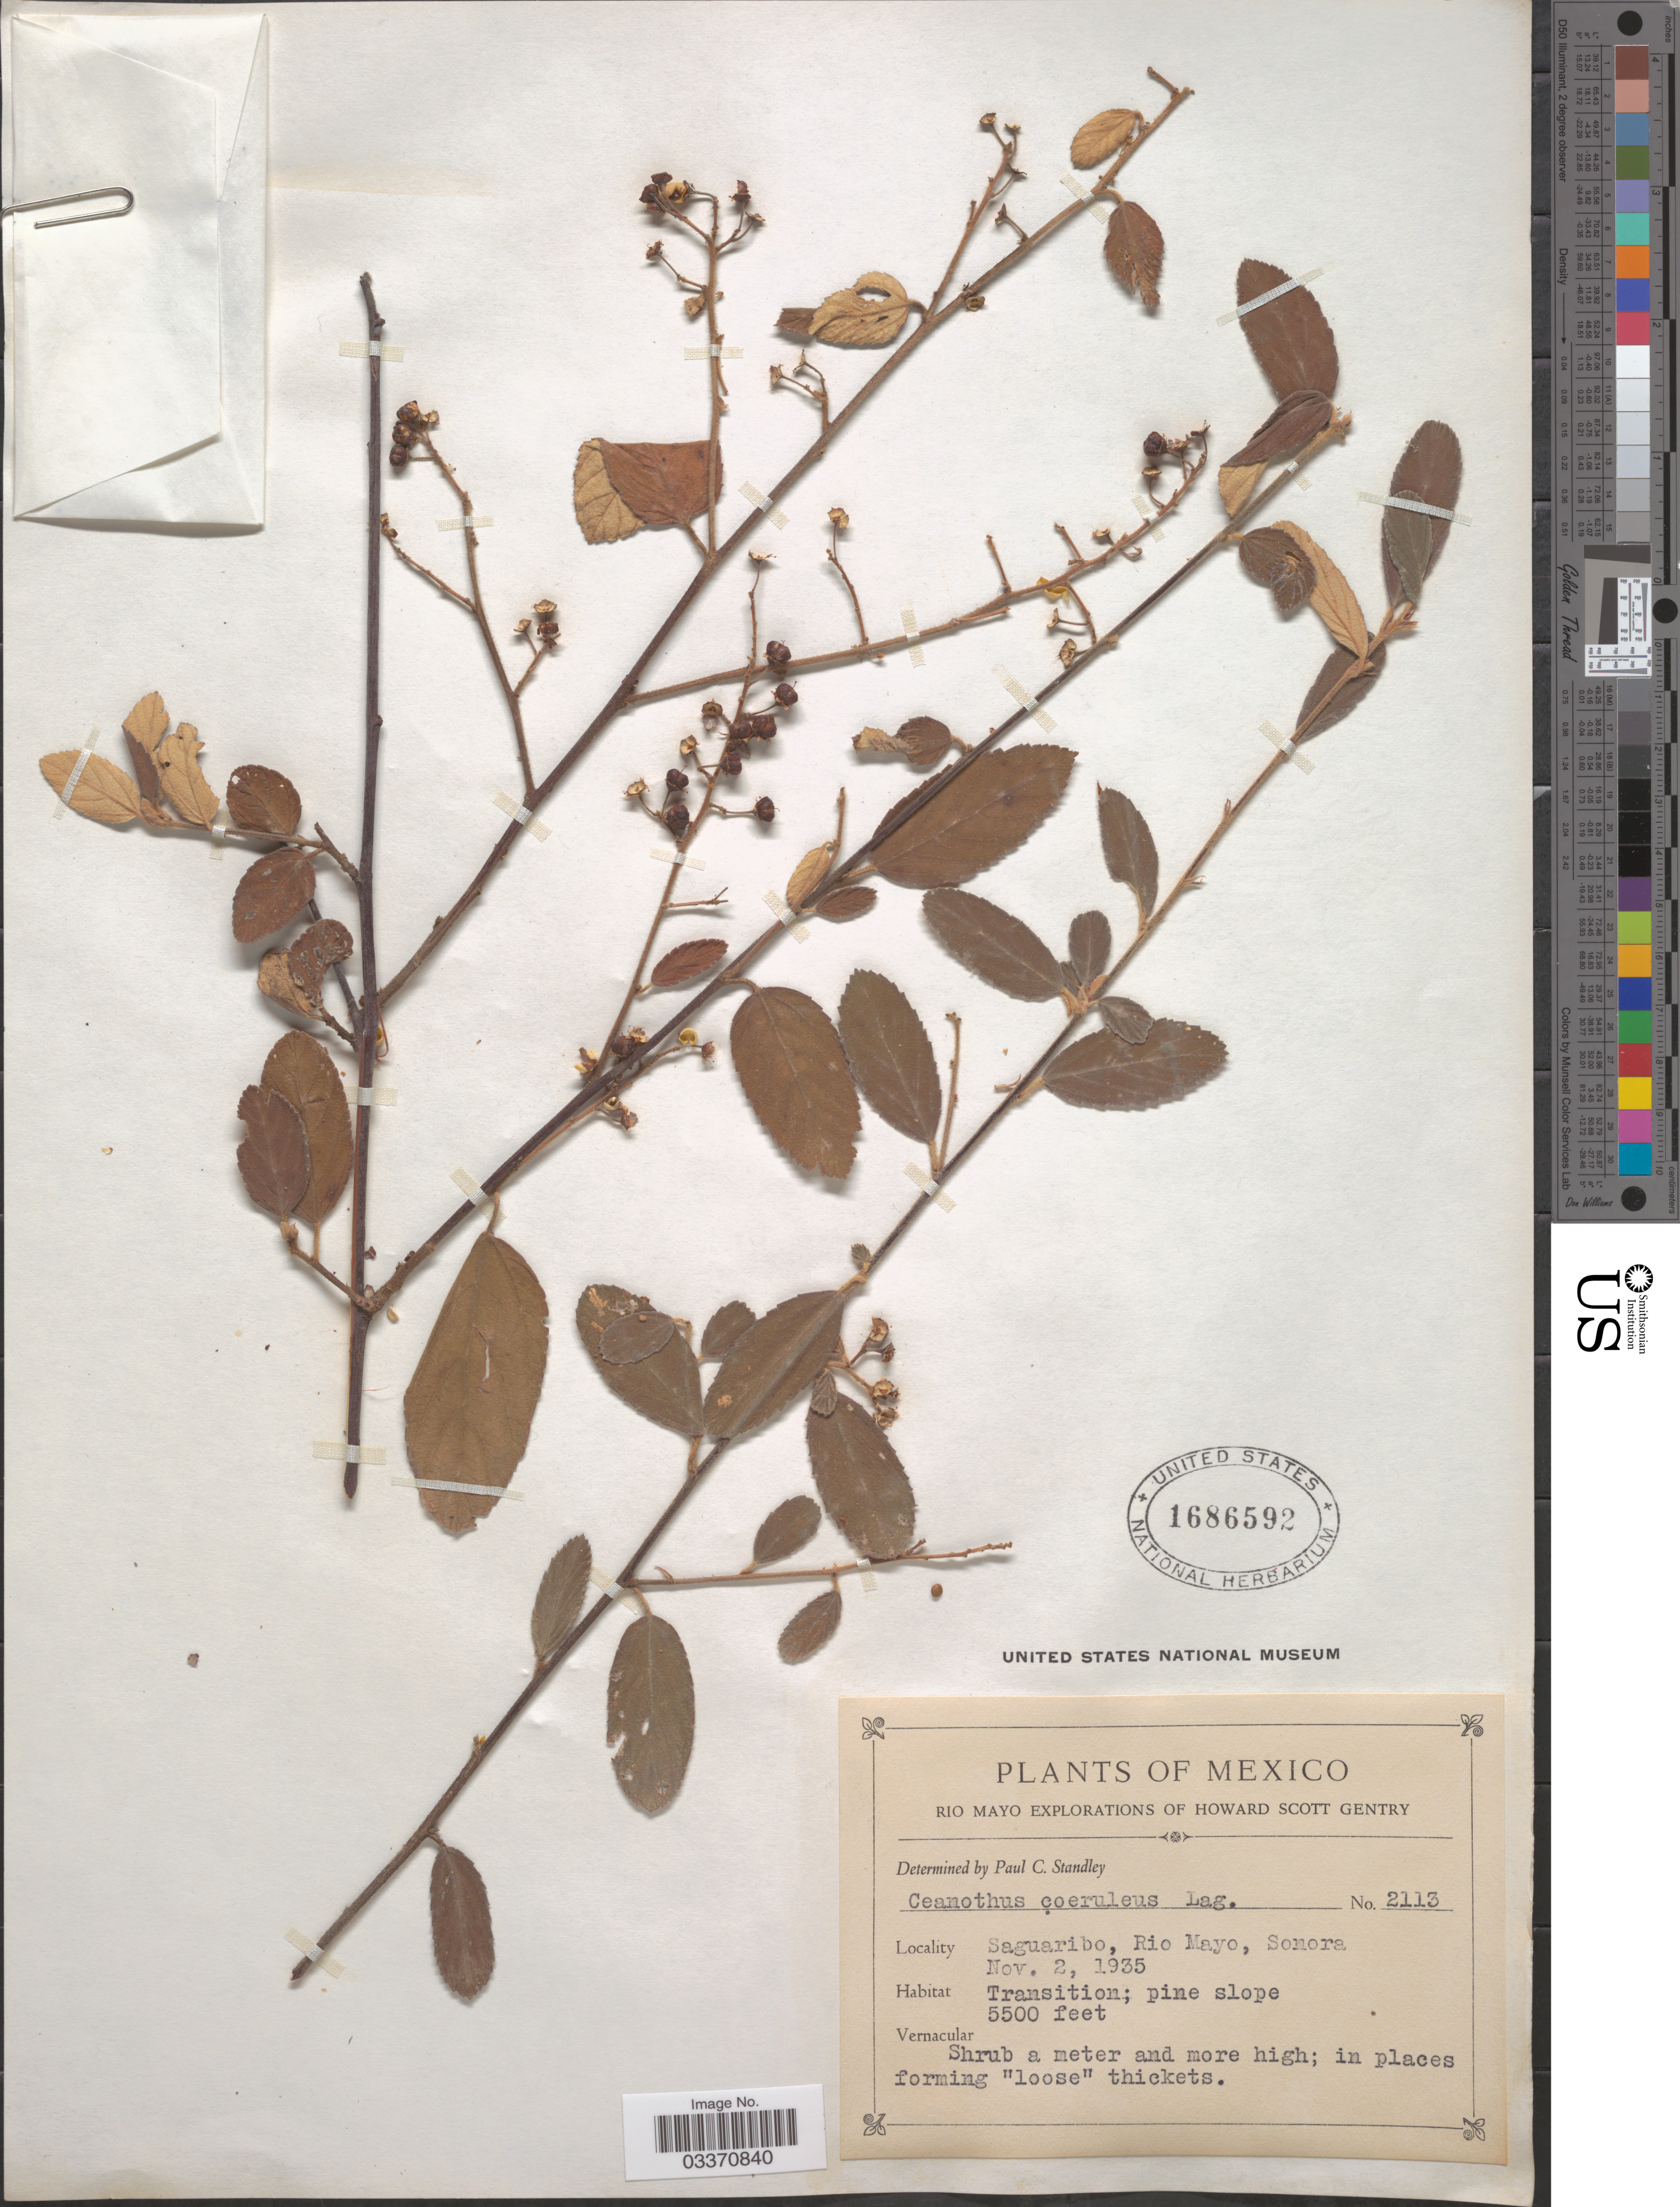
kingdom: Plantae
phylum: Tracheophyta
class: Magnoliopsida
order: Rosales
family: Rhamnaceae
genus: Ceanothus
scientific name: Ceanothus caeruleus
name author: Lag.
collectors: H. S. Gentry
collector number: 2113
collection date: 1935-11-02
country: Mexico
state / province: Sonora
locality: Saguaribo, Rio Mayo. Transition; pine slope.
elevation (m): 1676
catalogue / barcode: US 1686592